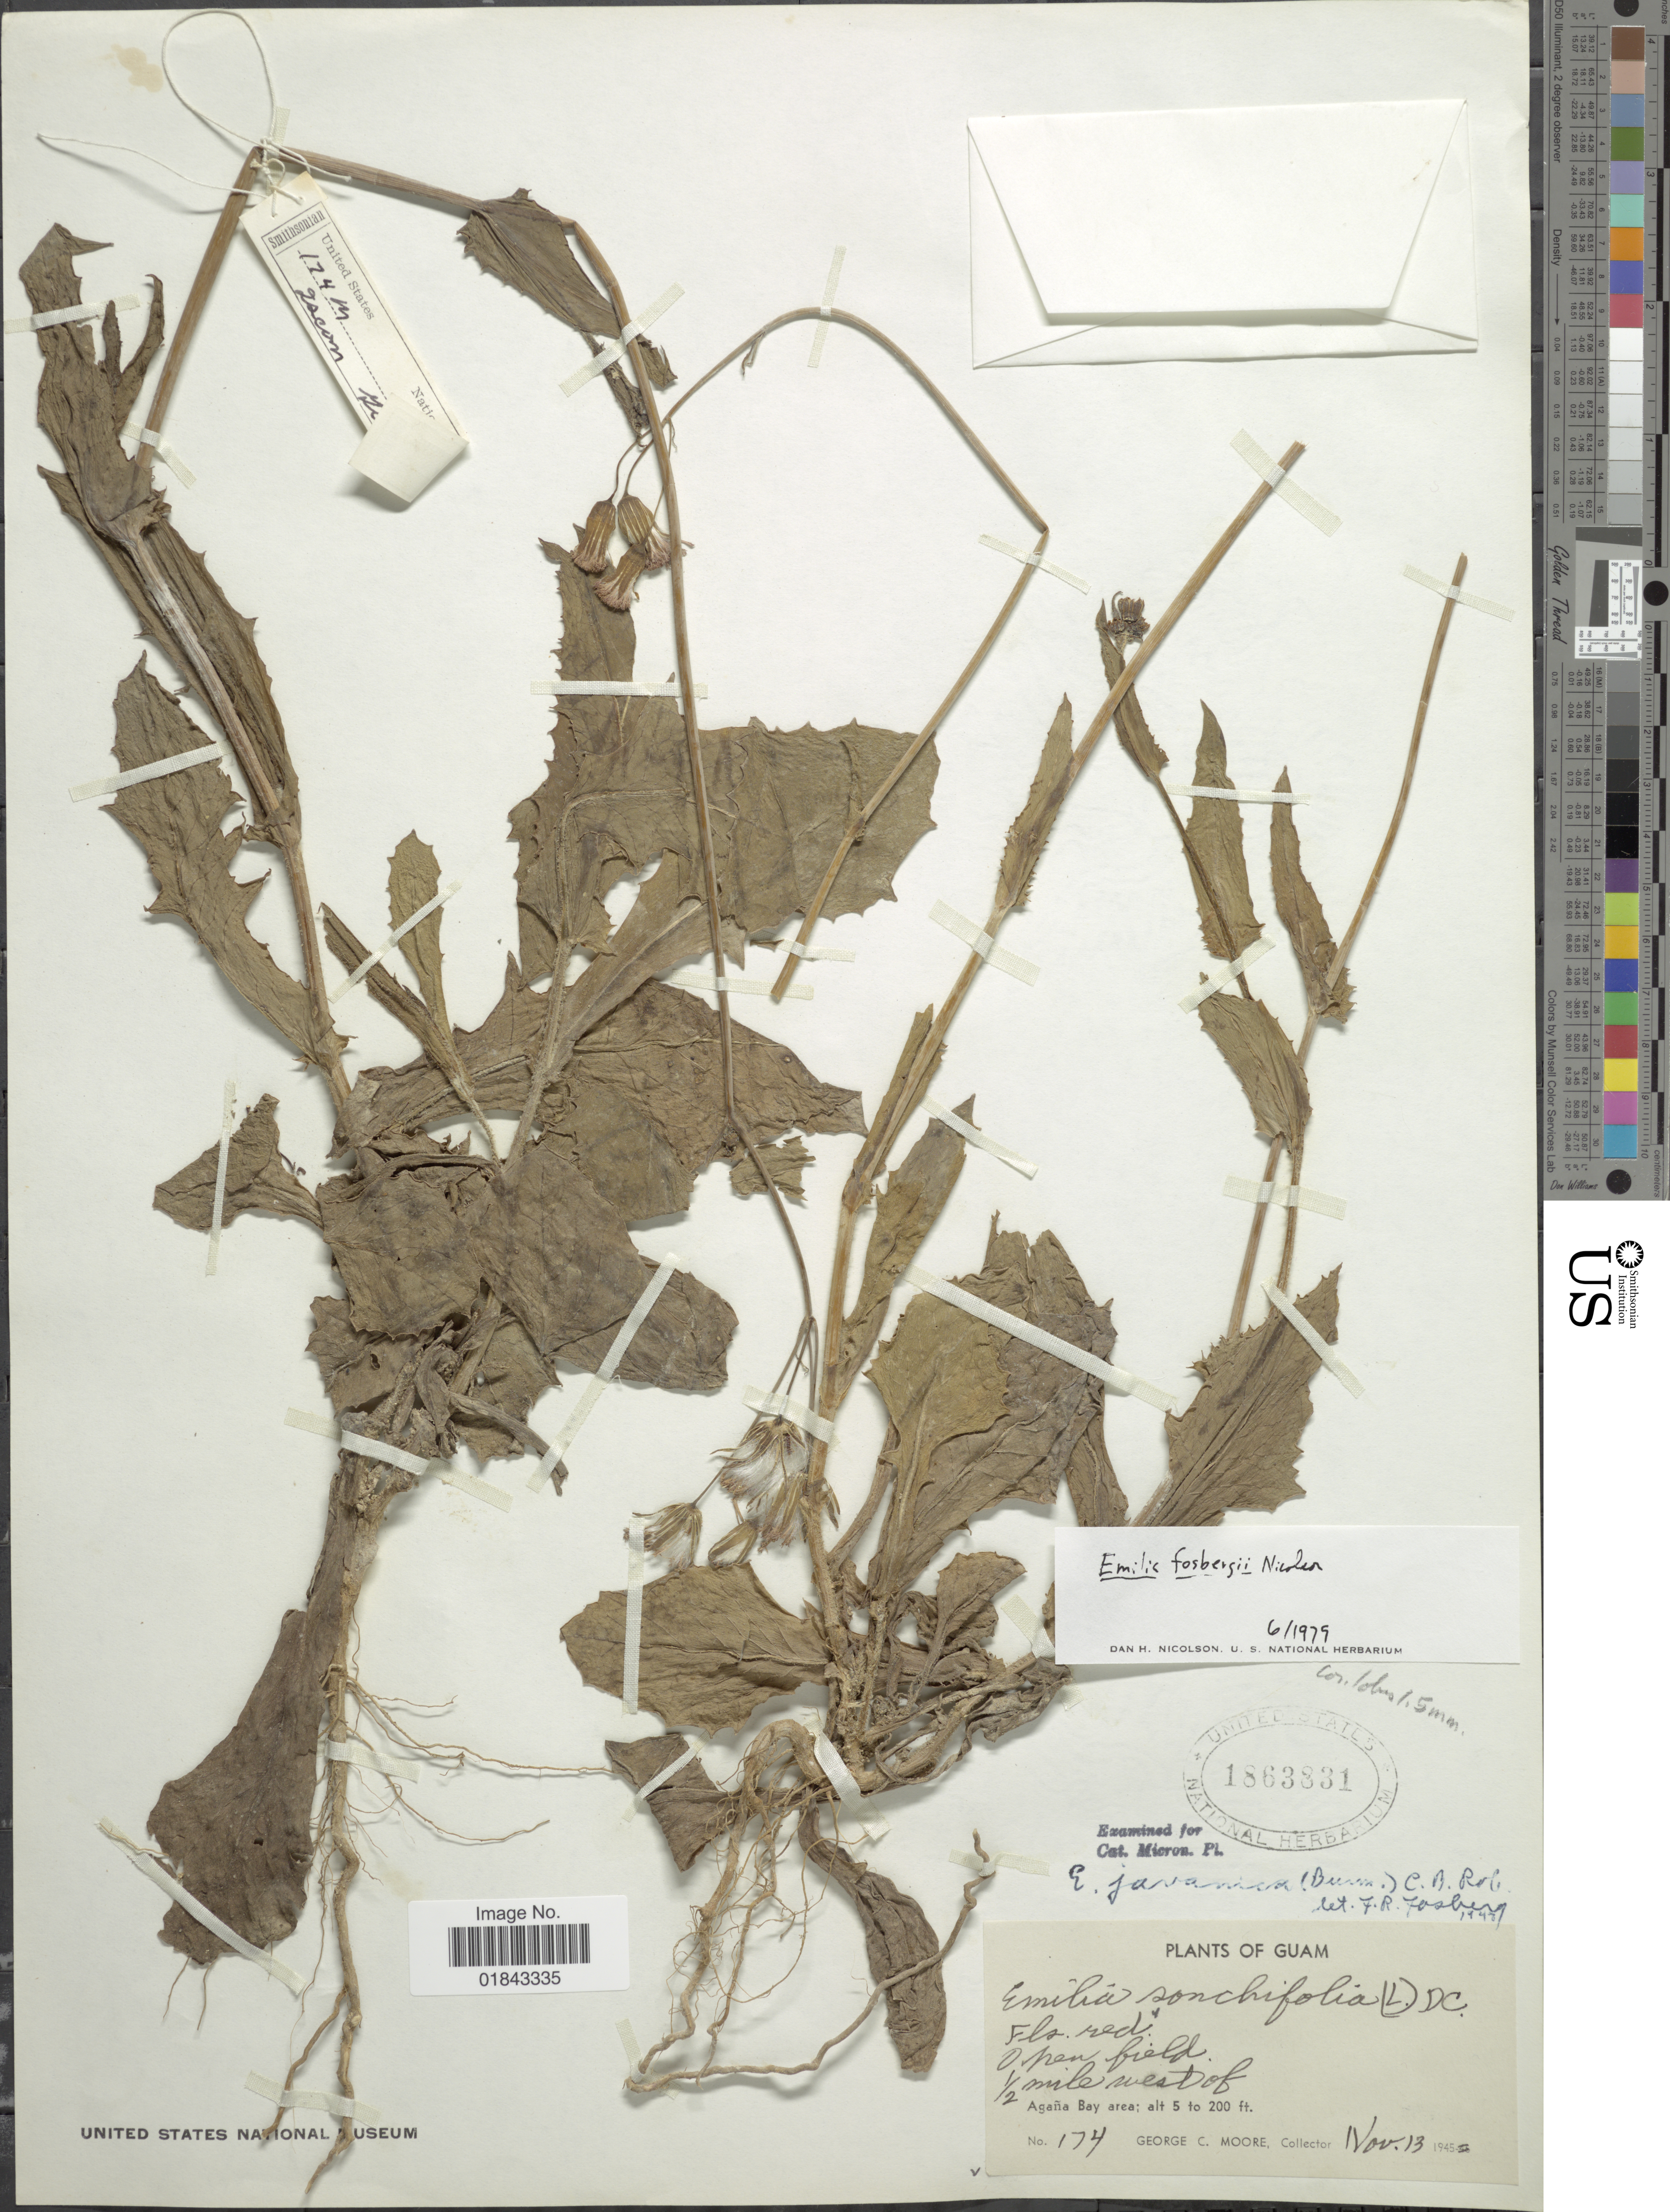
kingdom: Plantae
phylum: Tracheophyta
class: Magnoliopsida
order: Asterales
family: Asteraceae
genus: Emilia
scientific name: Emilia fosbergii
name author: Nicolson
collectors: G. C. Moore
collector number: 174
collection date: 1945-11-13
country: Guam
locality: Open field, ½ mile west of Agaña Bay area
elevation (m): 61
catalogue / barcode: US 1863831